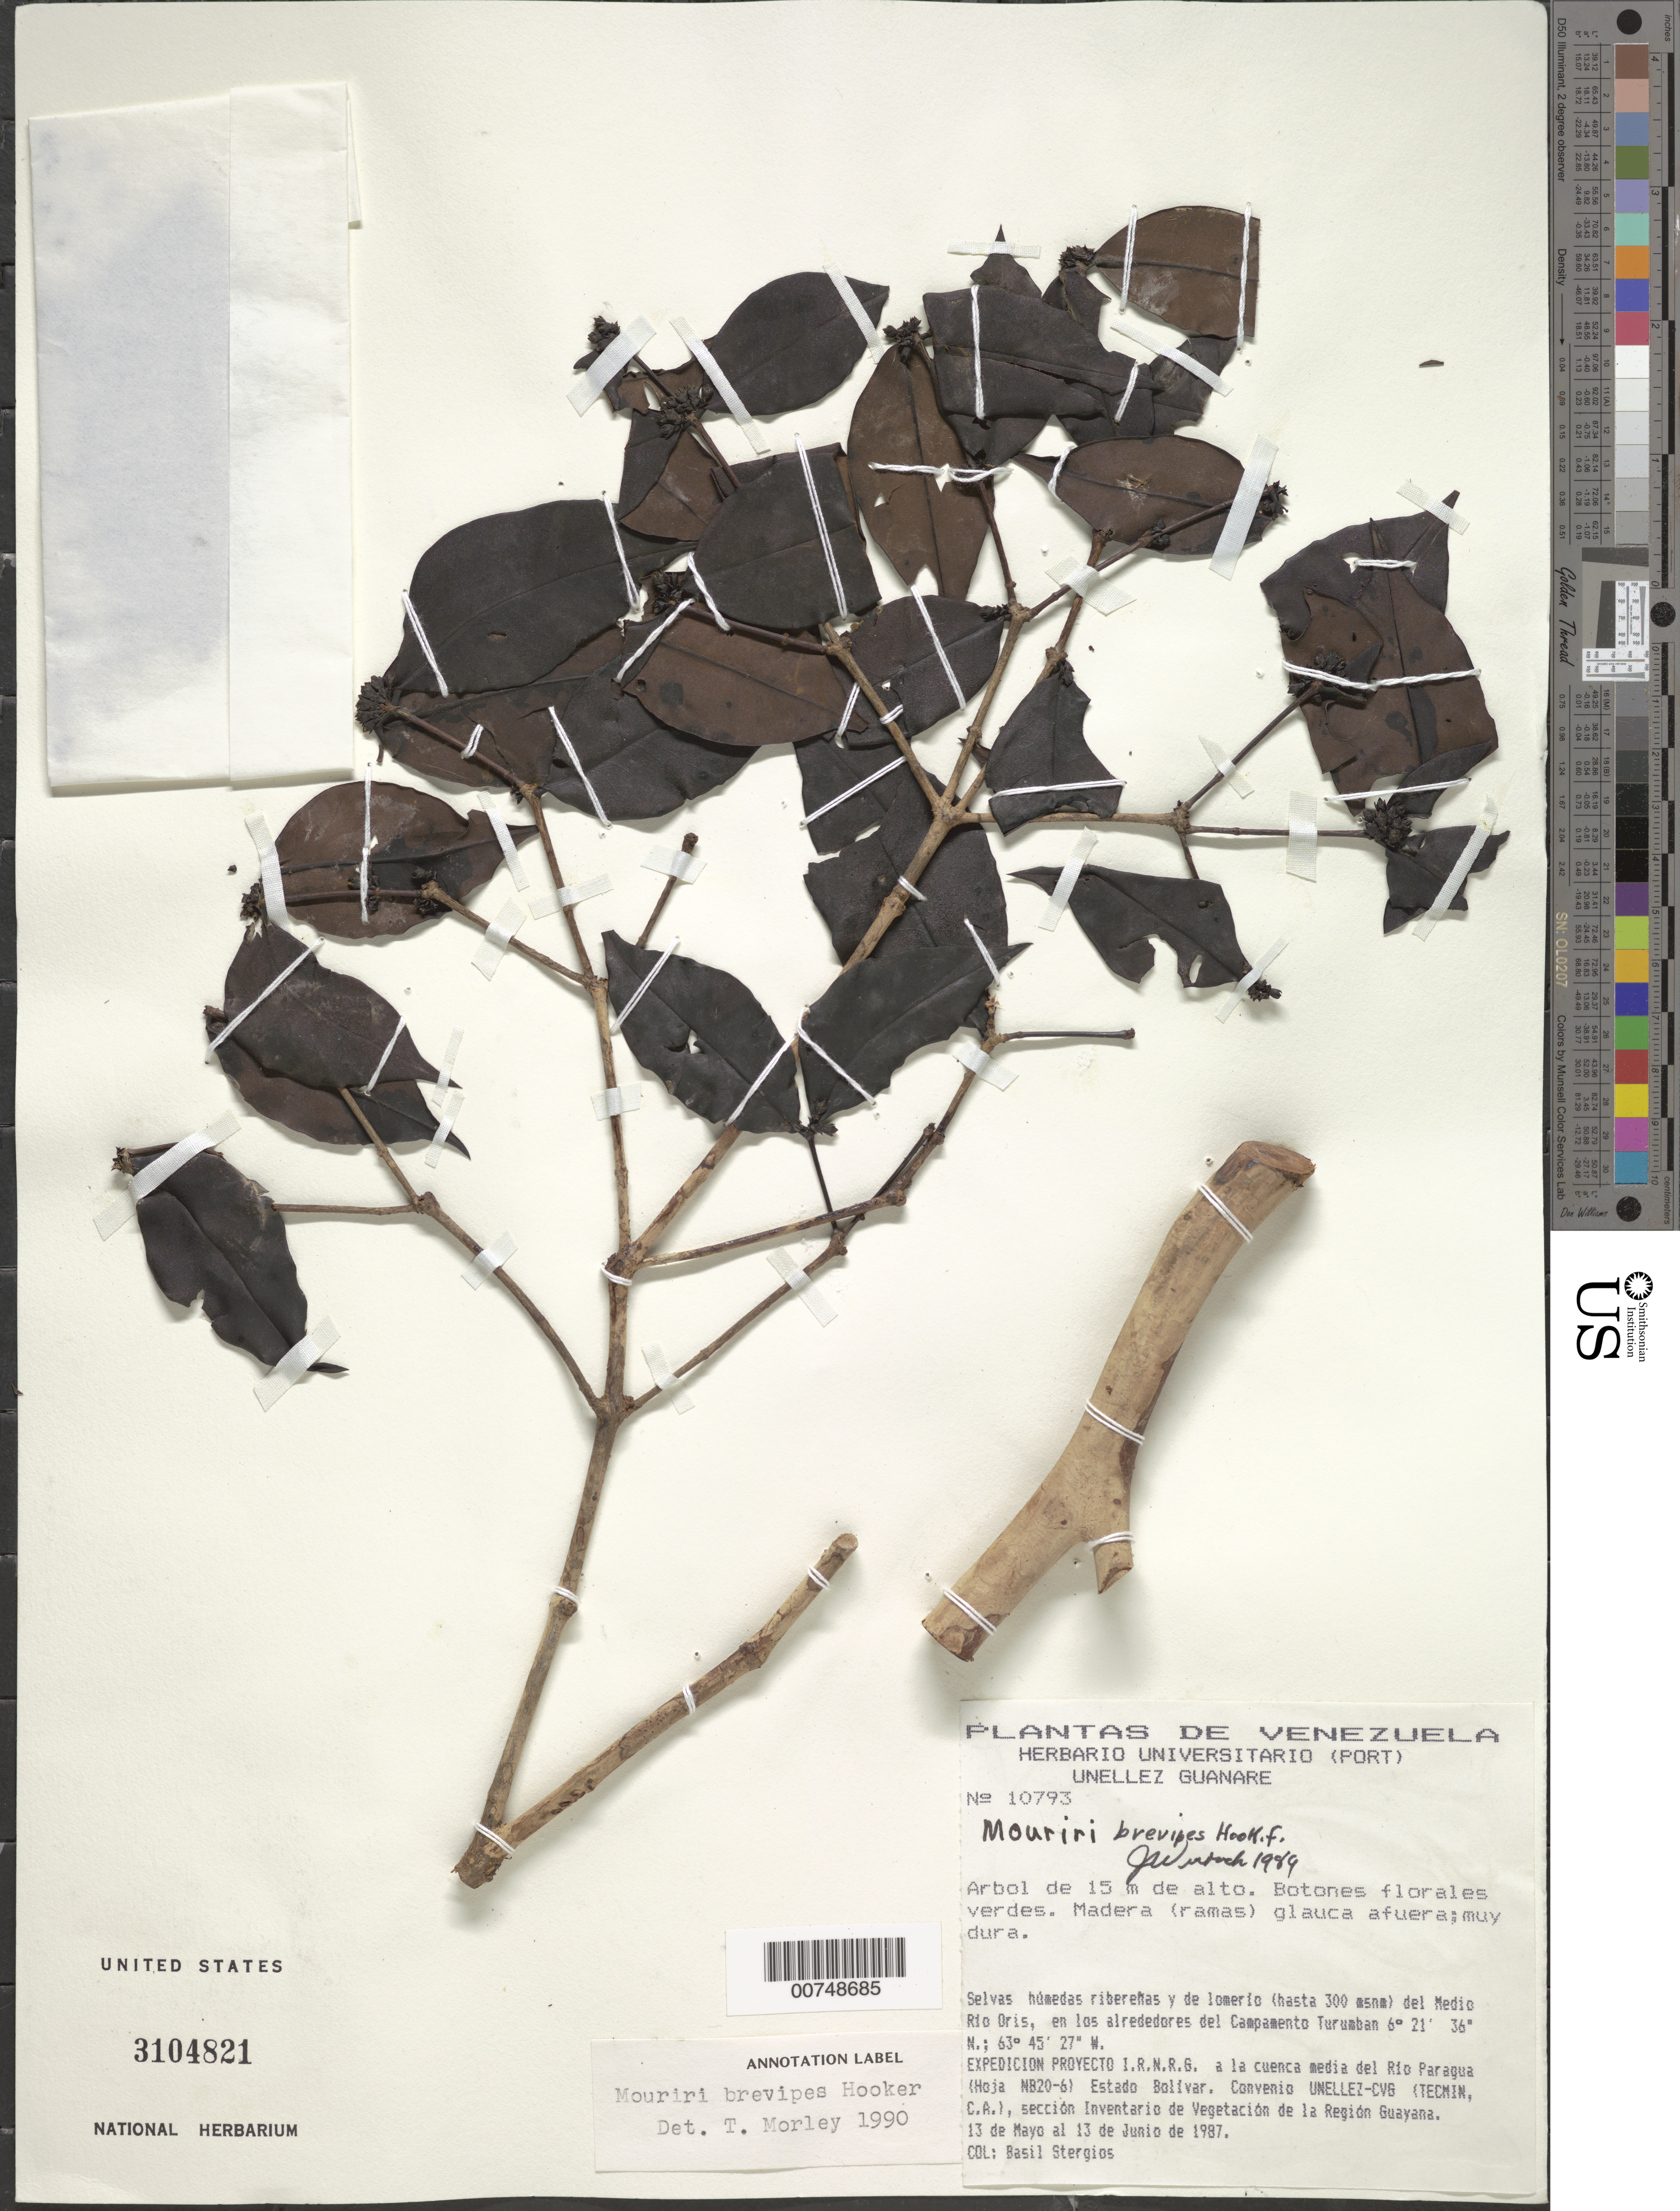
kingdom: Plantae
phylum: Tracheophyta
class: Magnoliopsida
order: Myrtales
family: Melastomataceae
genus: Mouriri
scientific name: Mouriri brevipes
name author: Gardner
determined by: Morley, T.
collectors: B. G. Stergios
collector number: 10793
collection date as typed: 13-May-87 to 13-Jun-87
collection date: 1987-05-13/1987-06-13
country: Venezuela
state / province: Bolívar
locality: Medio Río Oris, Campamento Turumban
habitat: Selvas húmedas riberenas y de lomerio del río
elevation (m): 300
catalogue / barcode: US 3104821